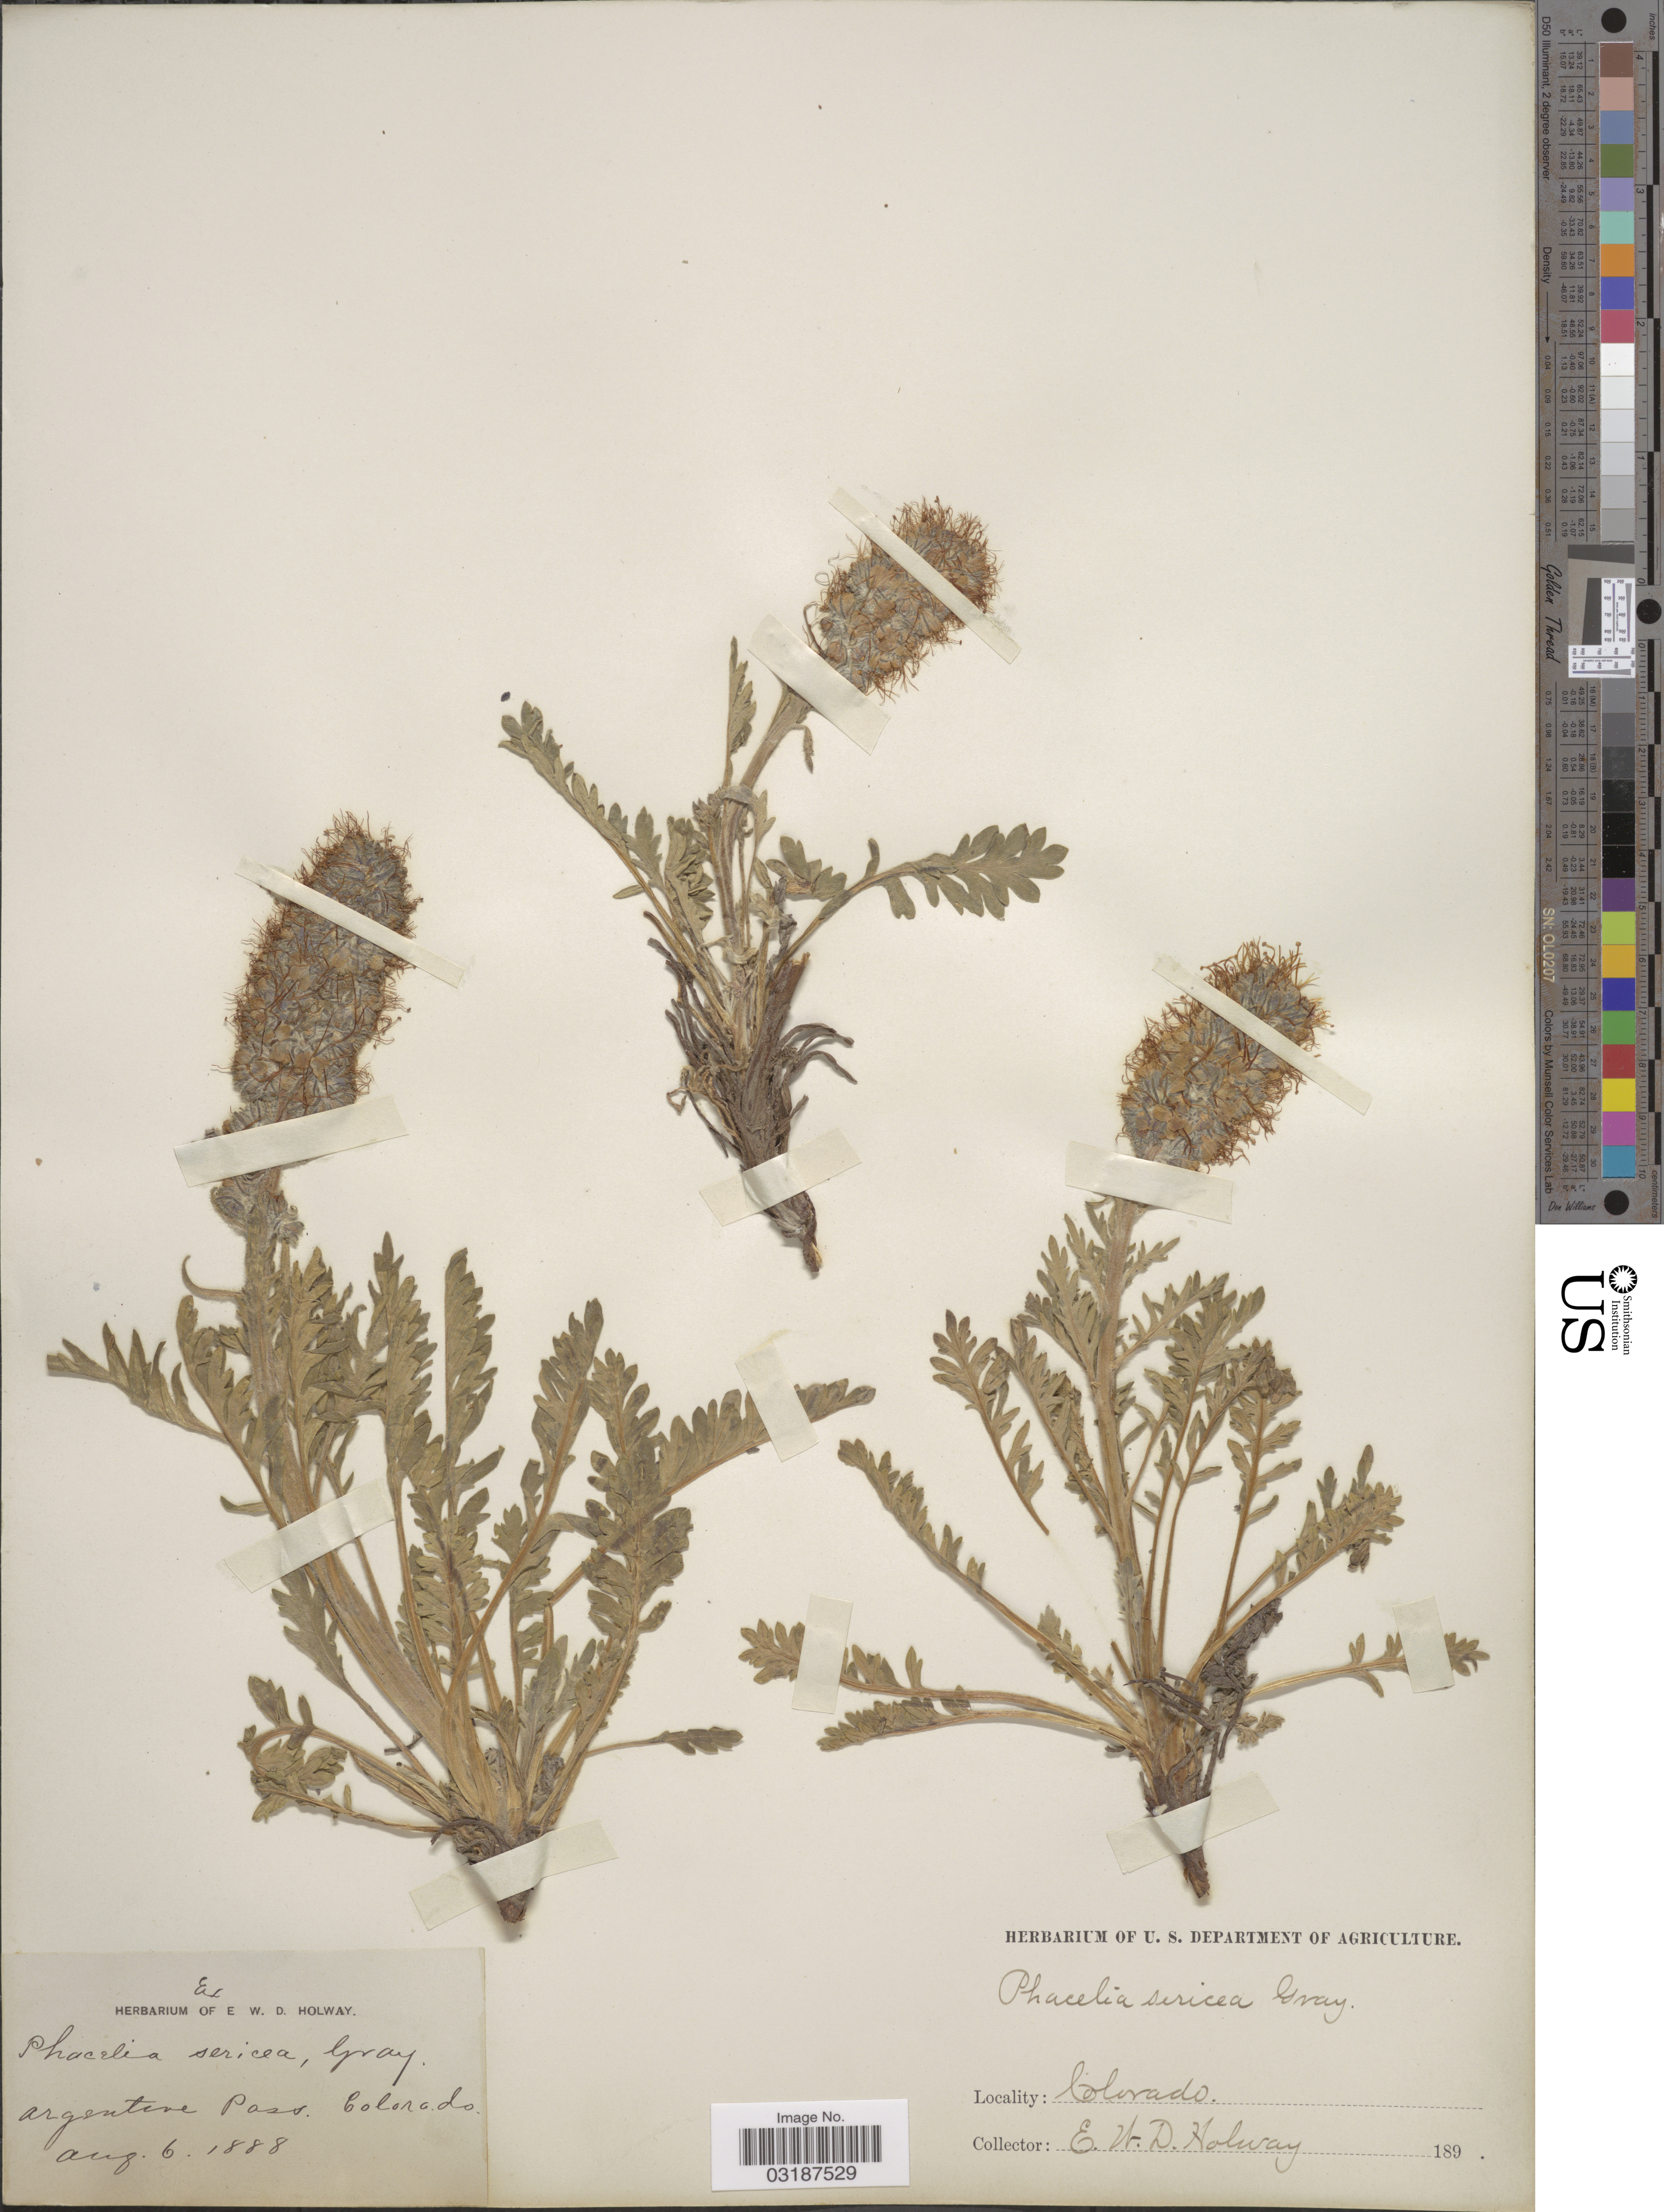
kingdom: Plantae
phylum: Tracheophyta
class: Magnoliopsida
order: Boraginales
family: Hydrophyllaceae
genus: Phacelia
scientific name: Phacelia sericea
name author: (Graham) A. Gray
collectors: E. W. D. Holway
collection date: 1888-08-06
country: United States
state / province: Colorado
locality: Argentine Pass.